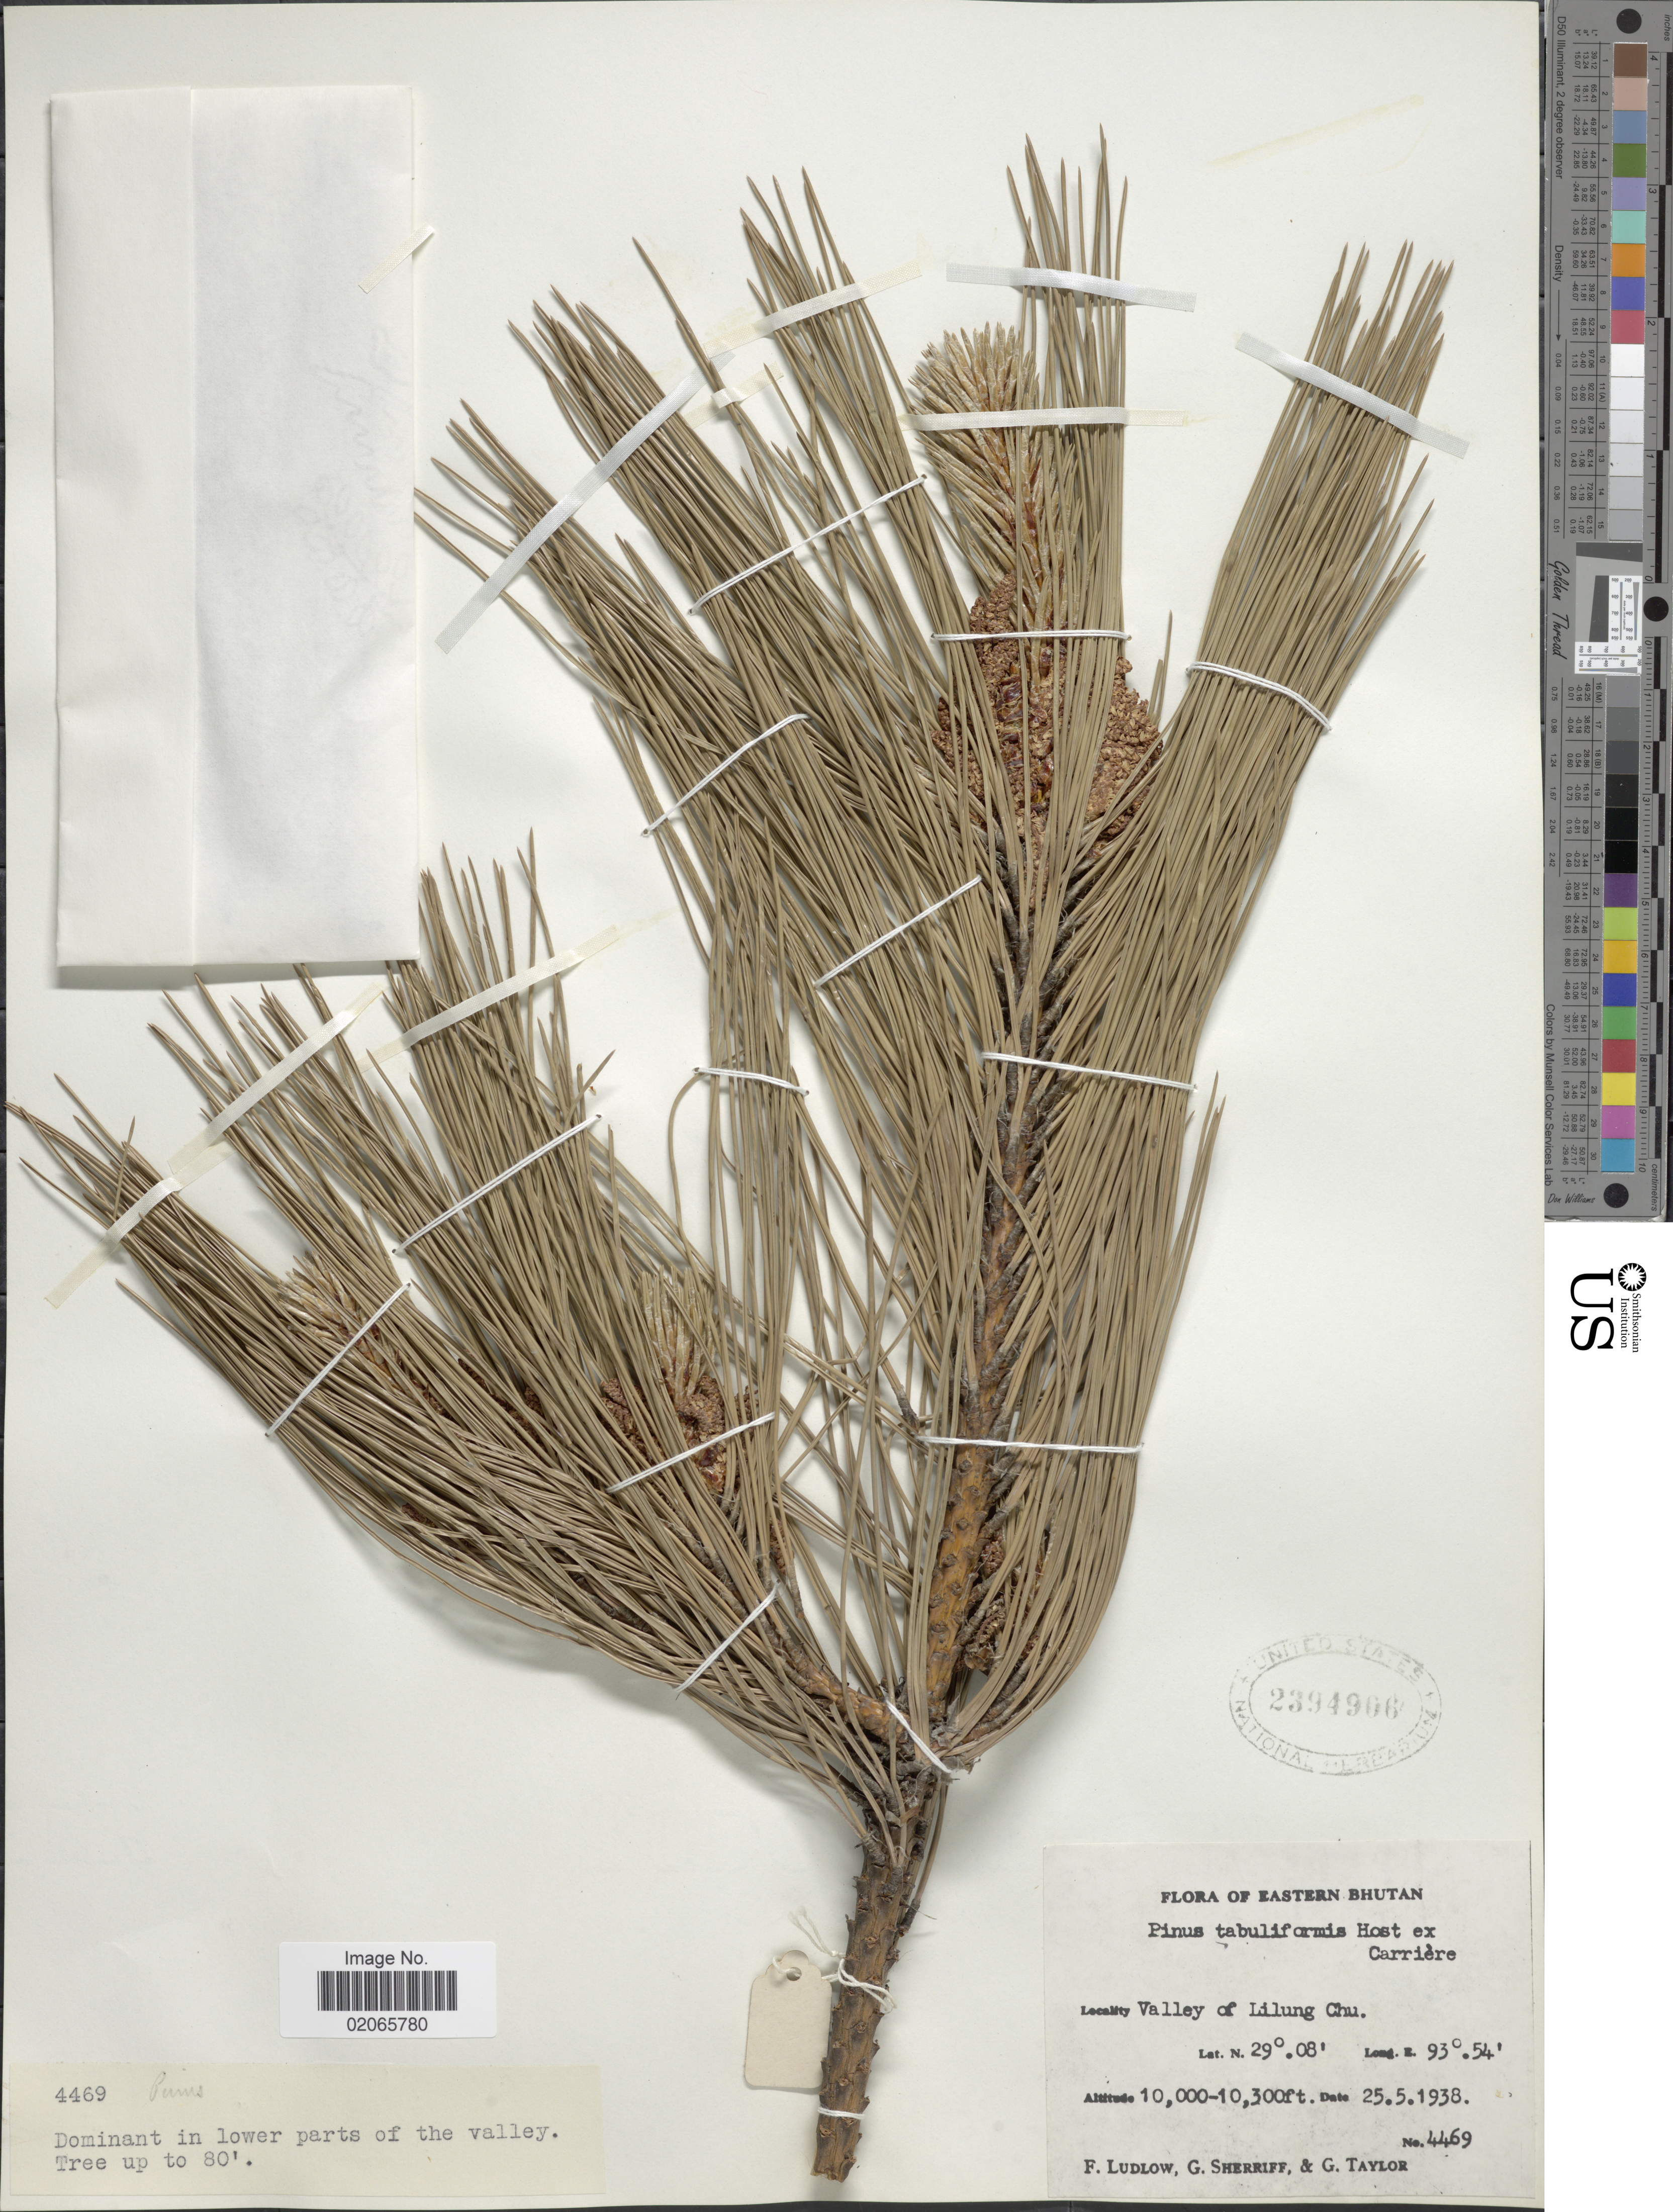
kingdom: Plantae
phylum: Tracheophyta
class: Pinopsida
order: Pinales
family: Pinaceae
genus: Pinus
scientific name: Pinus tabuliformis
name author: Carrière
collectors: F. Ludlow, G. Sherriff & G. Taylor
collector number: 4469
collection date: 1938-05-25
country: Bhutan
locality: Eastern Bhutan, Valley of Lilung Chu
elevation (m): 3048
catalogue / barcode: US 2394906